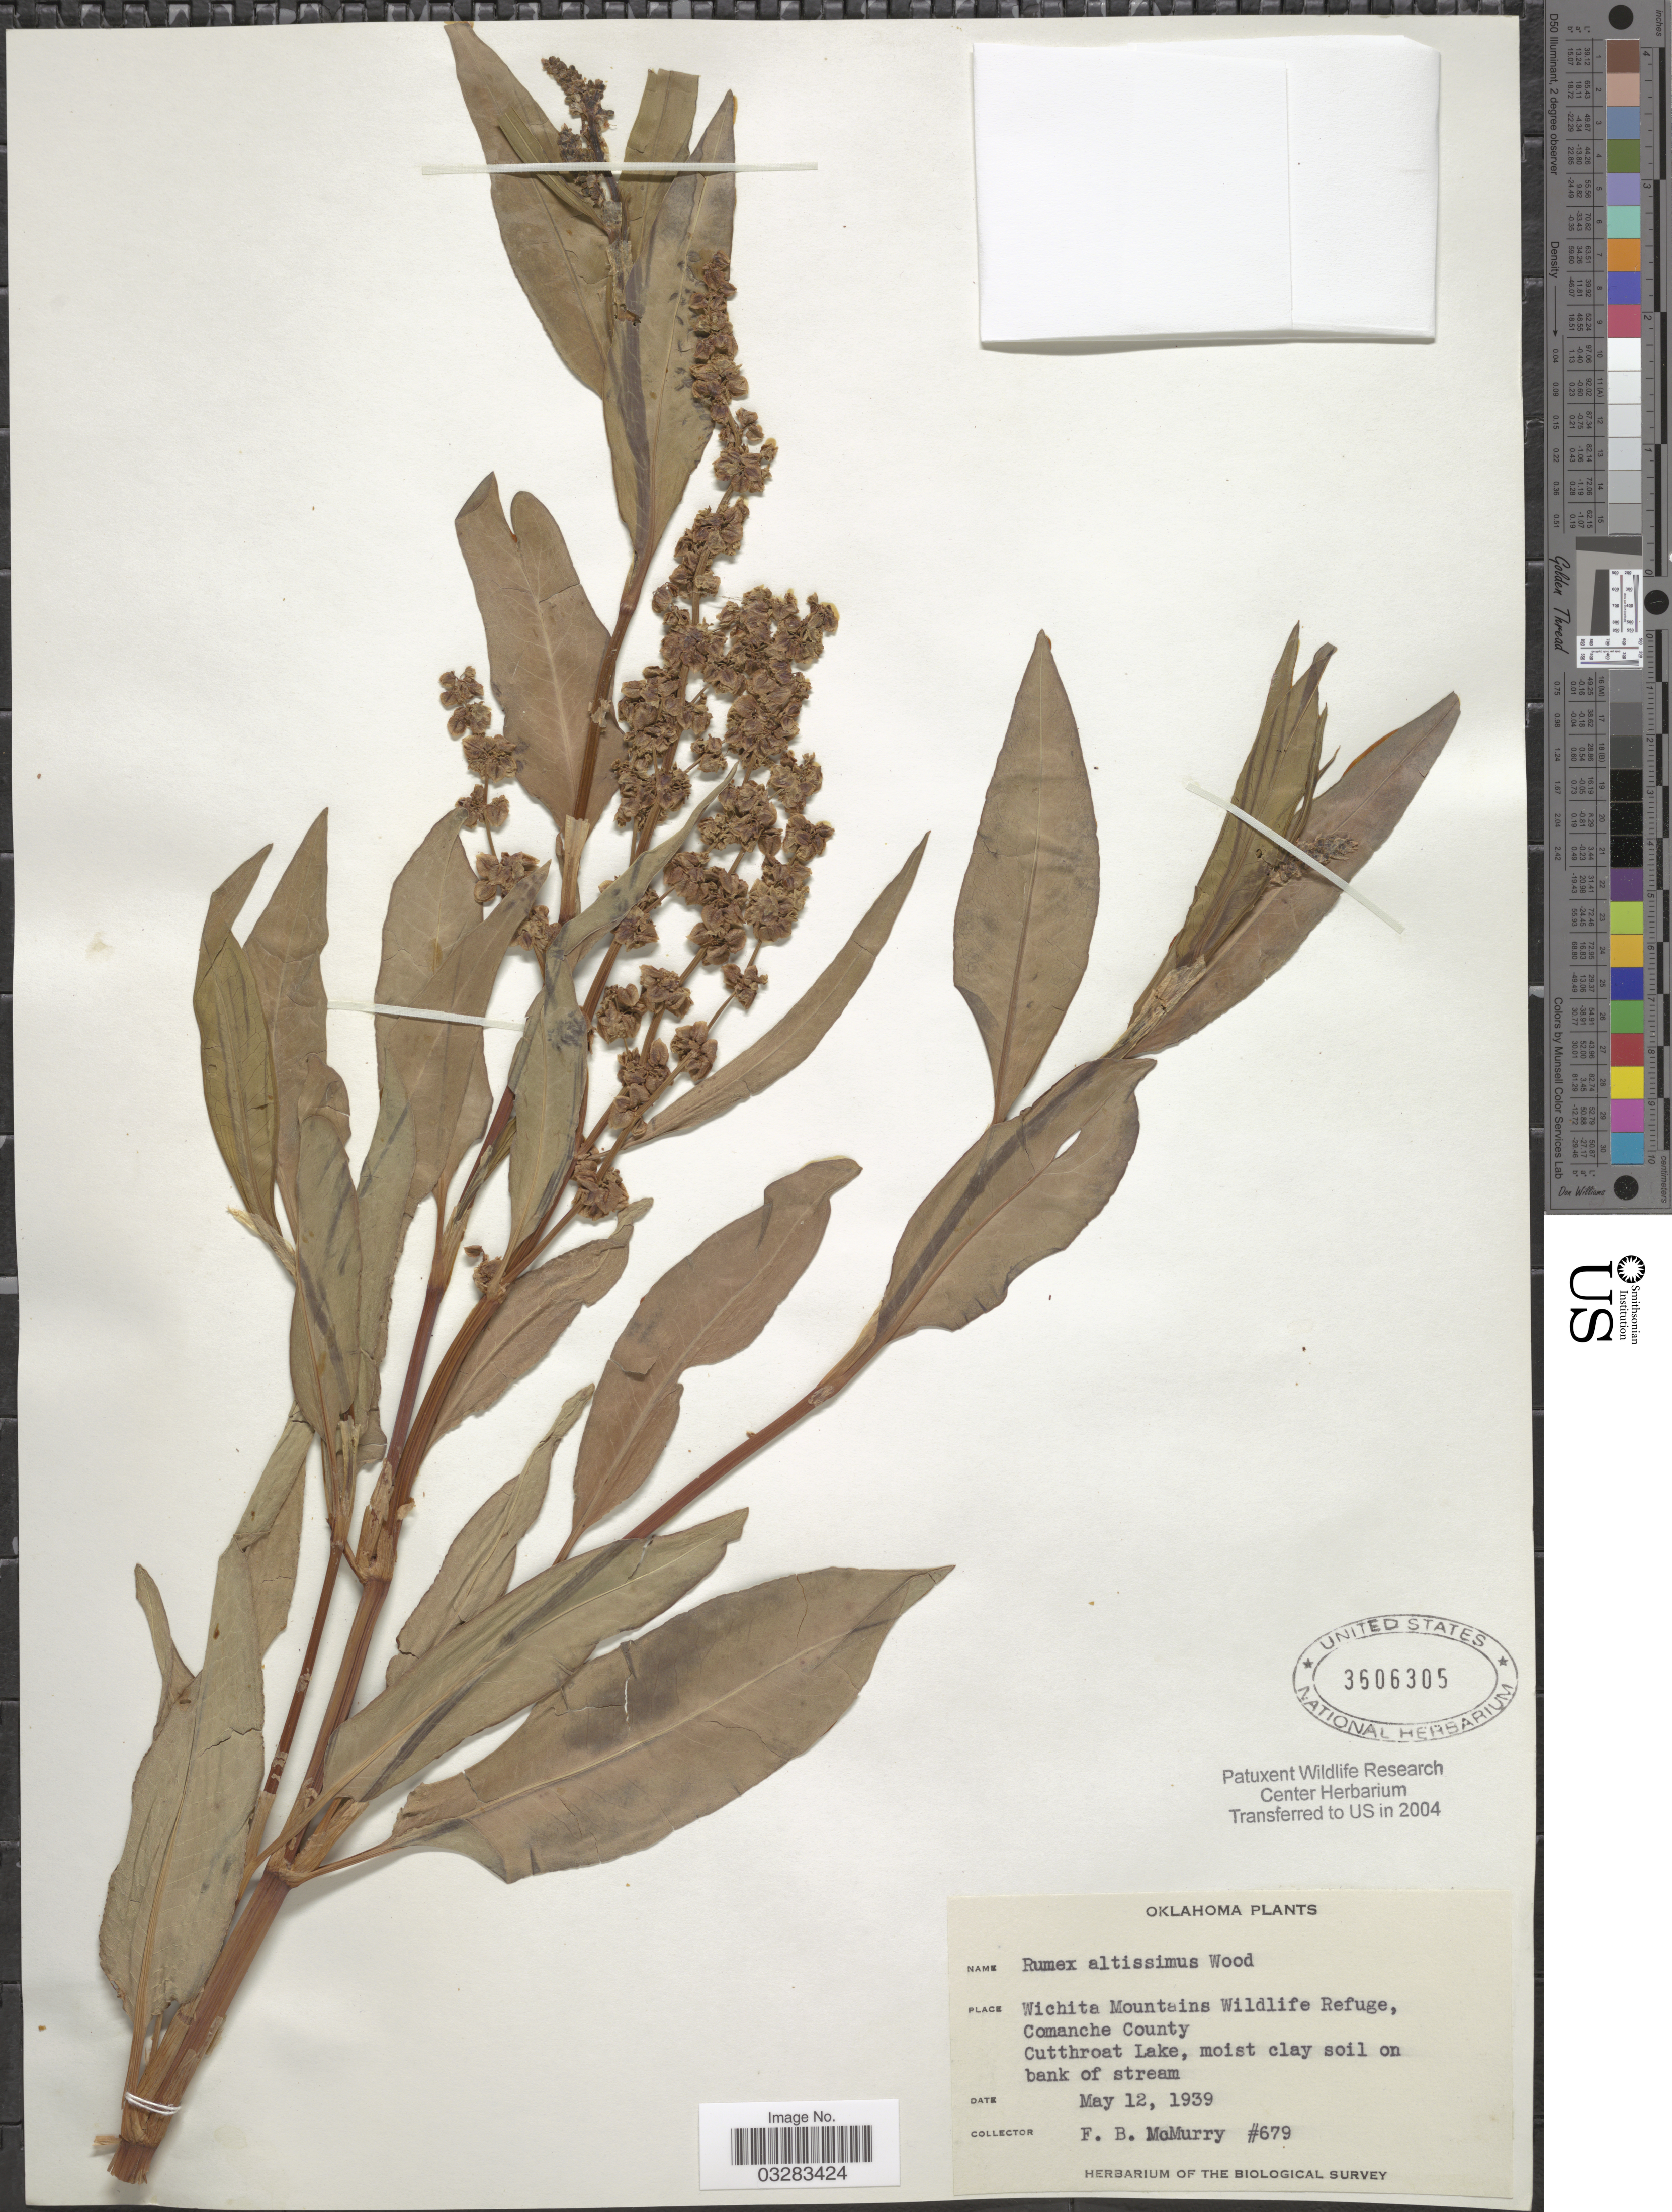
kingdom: Plantae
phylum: Tracheophyta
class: Magnoliopsida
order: Caryophyllales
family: Polygonaceae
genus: Rumex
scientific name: Rumex altissimus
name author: Alph. Wood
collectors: F. B. McMurry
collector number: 679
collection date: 1939-05-12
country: United States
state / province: Oklahoma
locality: Wichita Mountains Wildlife Refuge, Comanche County. Cutthroat Lake.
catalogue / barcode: US 3606305